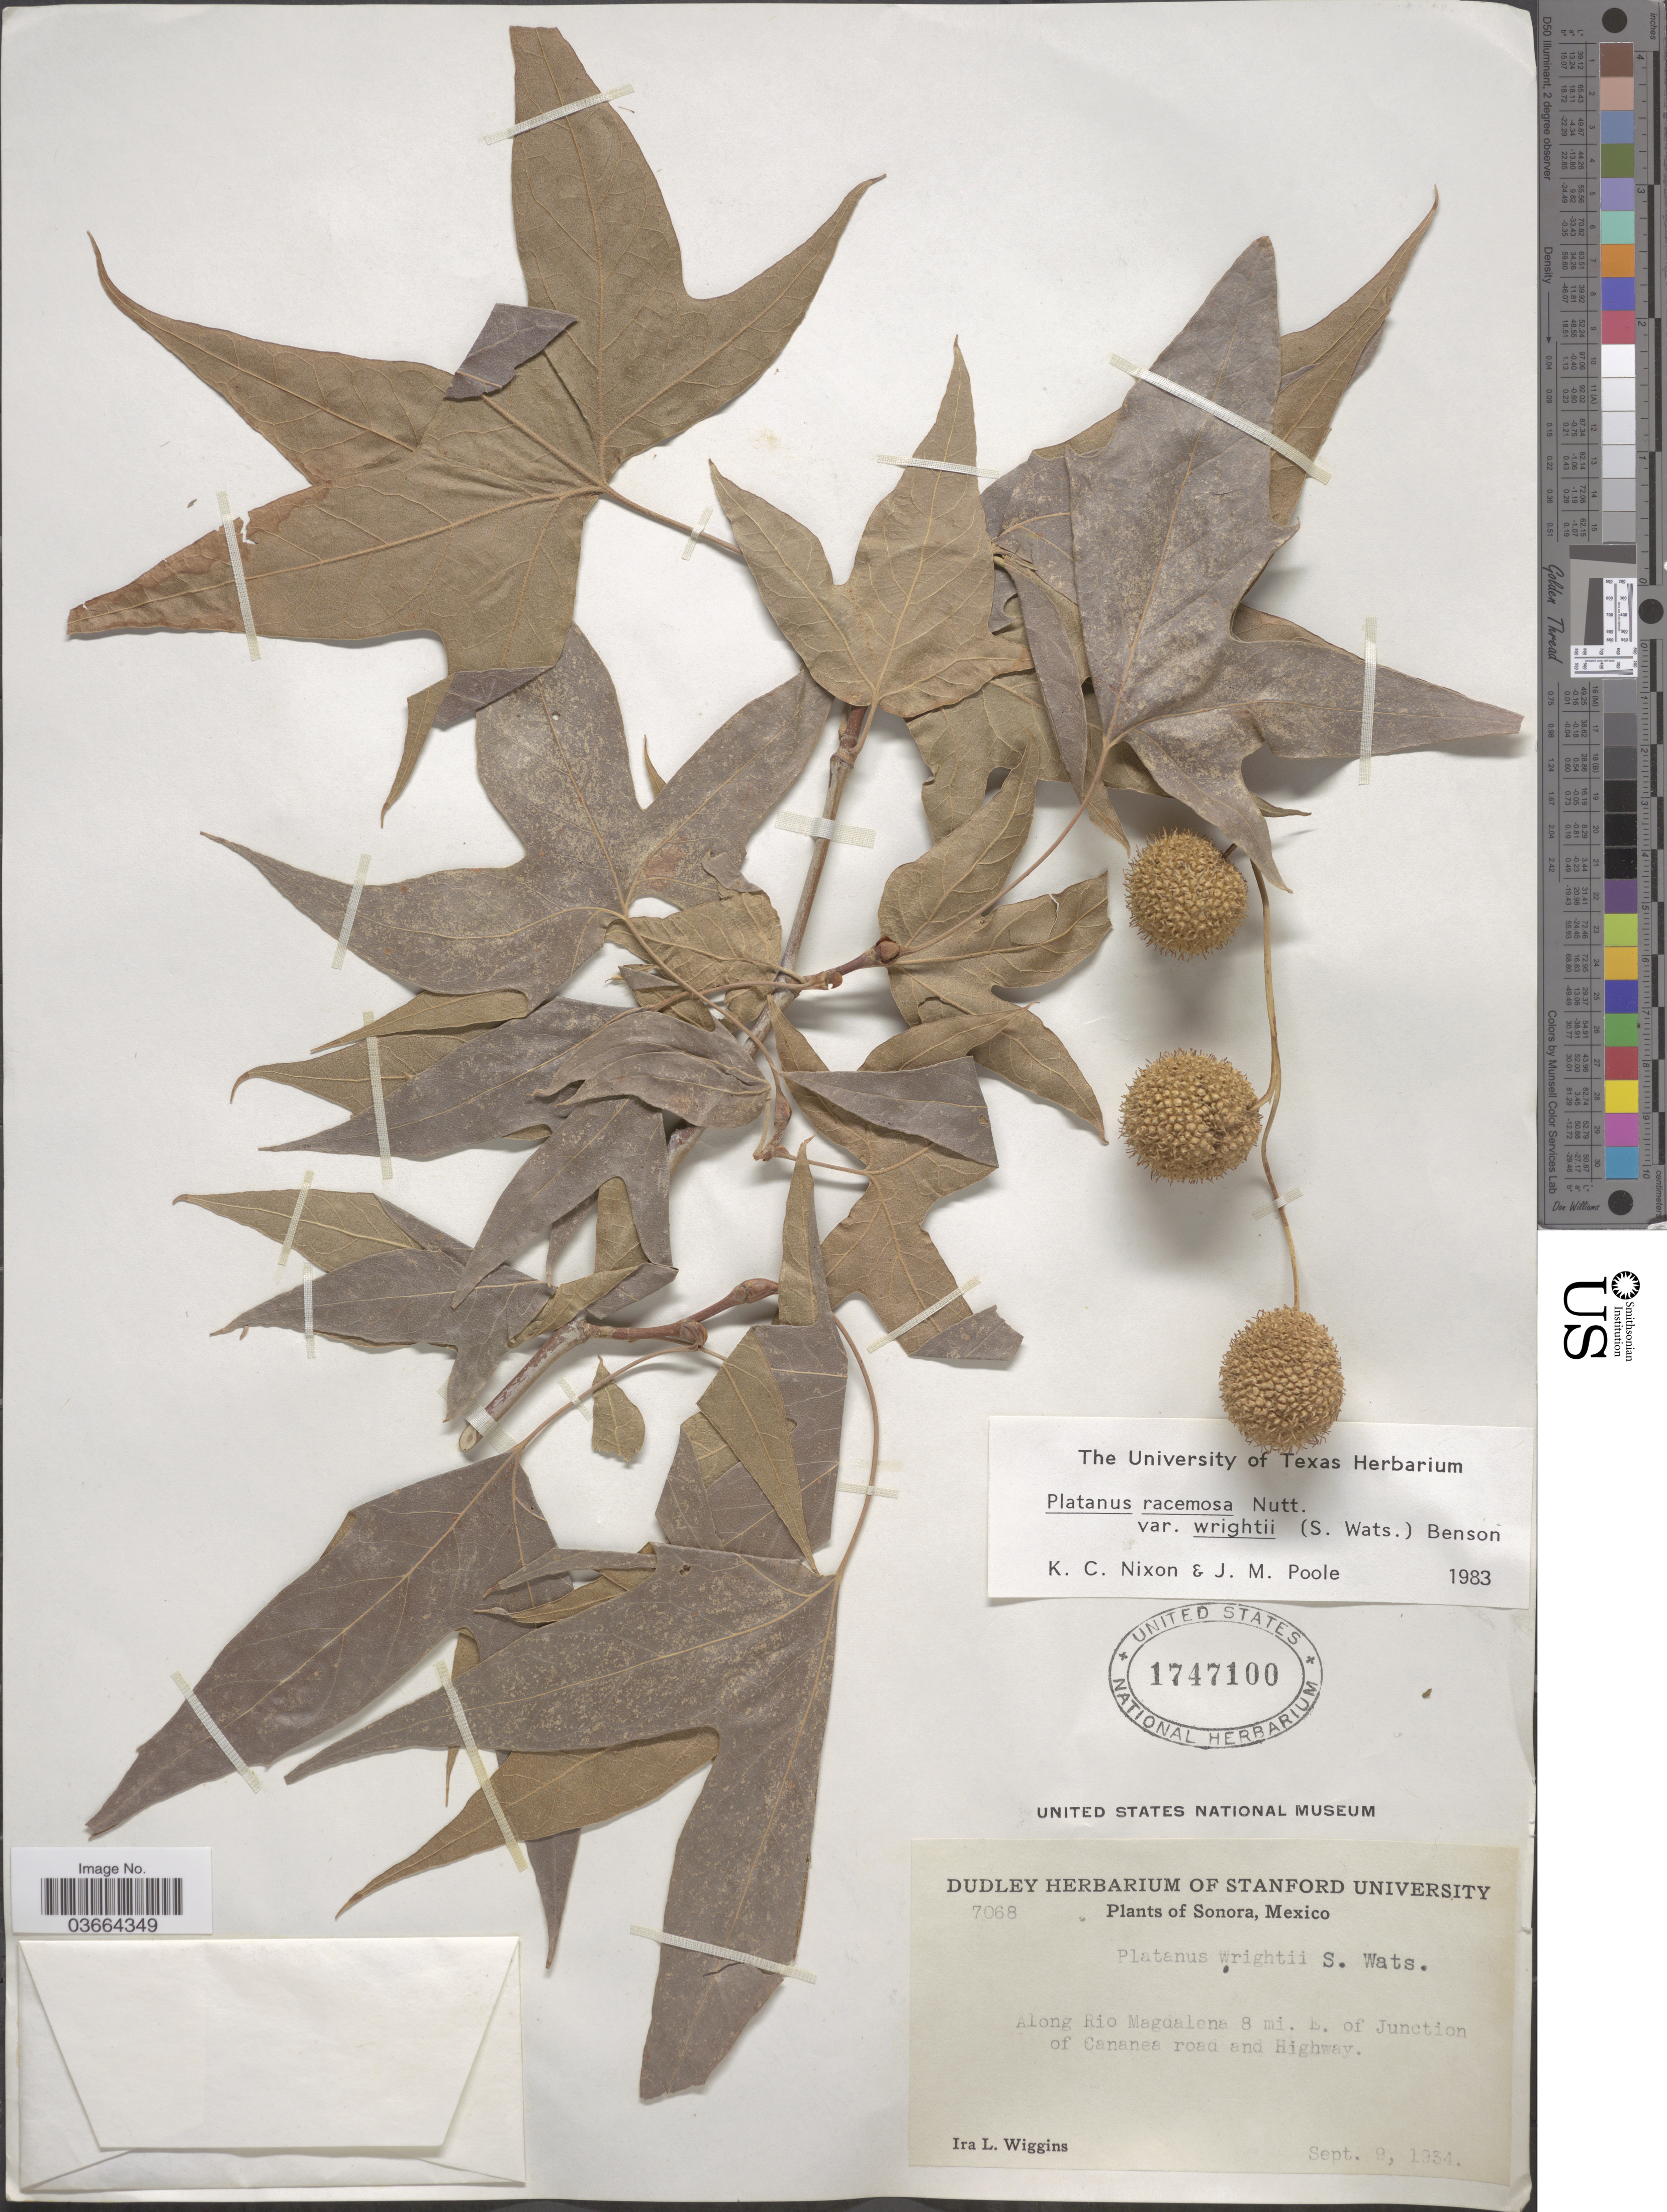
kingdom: Plantae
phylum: Tracheophyta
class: Magnoliopsida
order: Proteales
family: Platanaceae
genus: Platanus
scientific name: Platanus racemosa var. wrightii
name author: (S. Watson) L.D. Benson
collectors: I. L. Wiggins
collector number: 7068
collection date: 1934-09-09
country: Mexico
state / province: Sonora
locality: Along Rio Magdalena 8 mi. E. of Junction of Cananea road and Highway.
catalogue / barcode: US 1747100